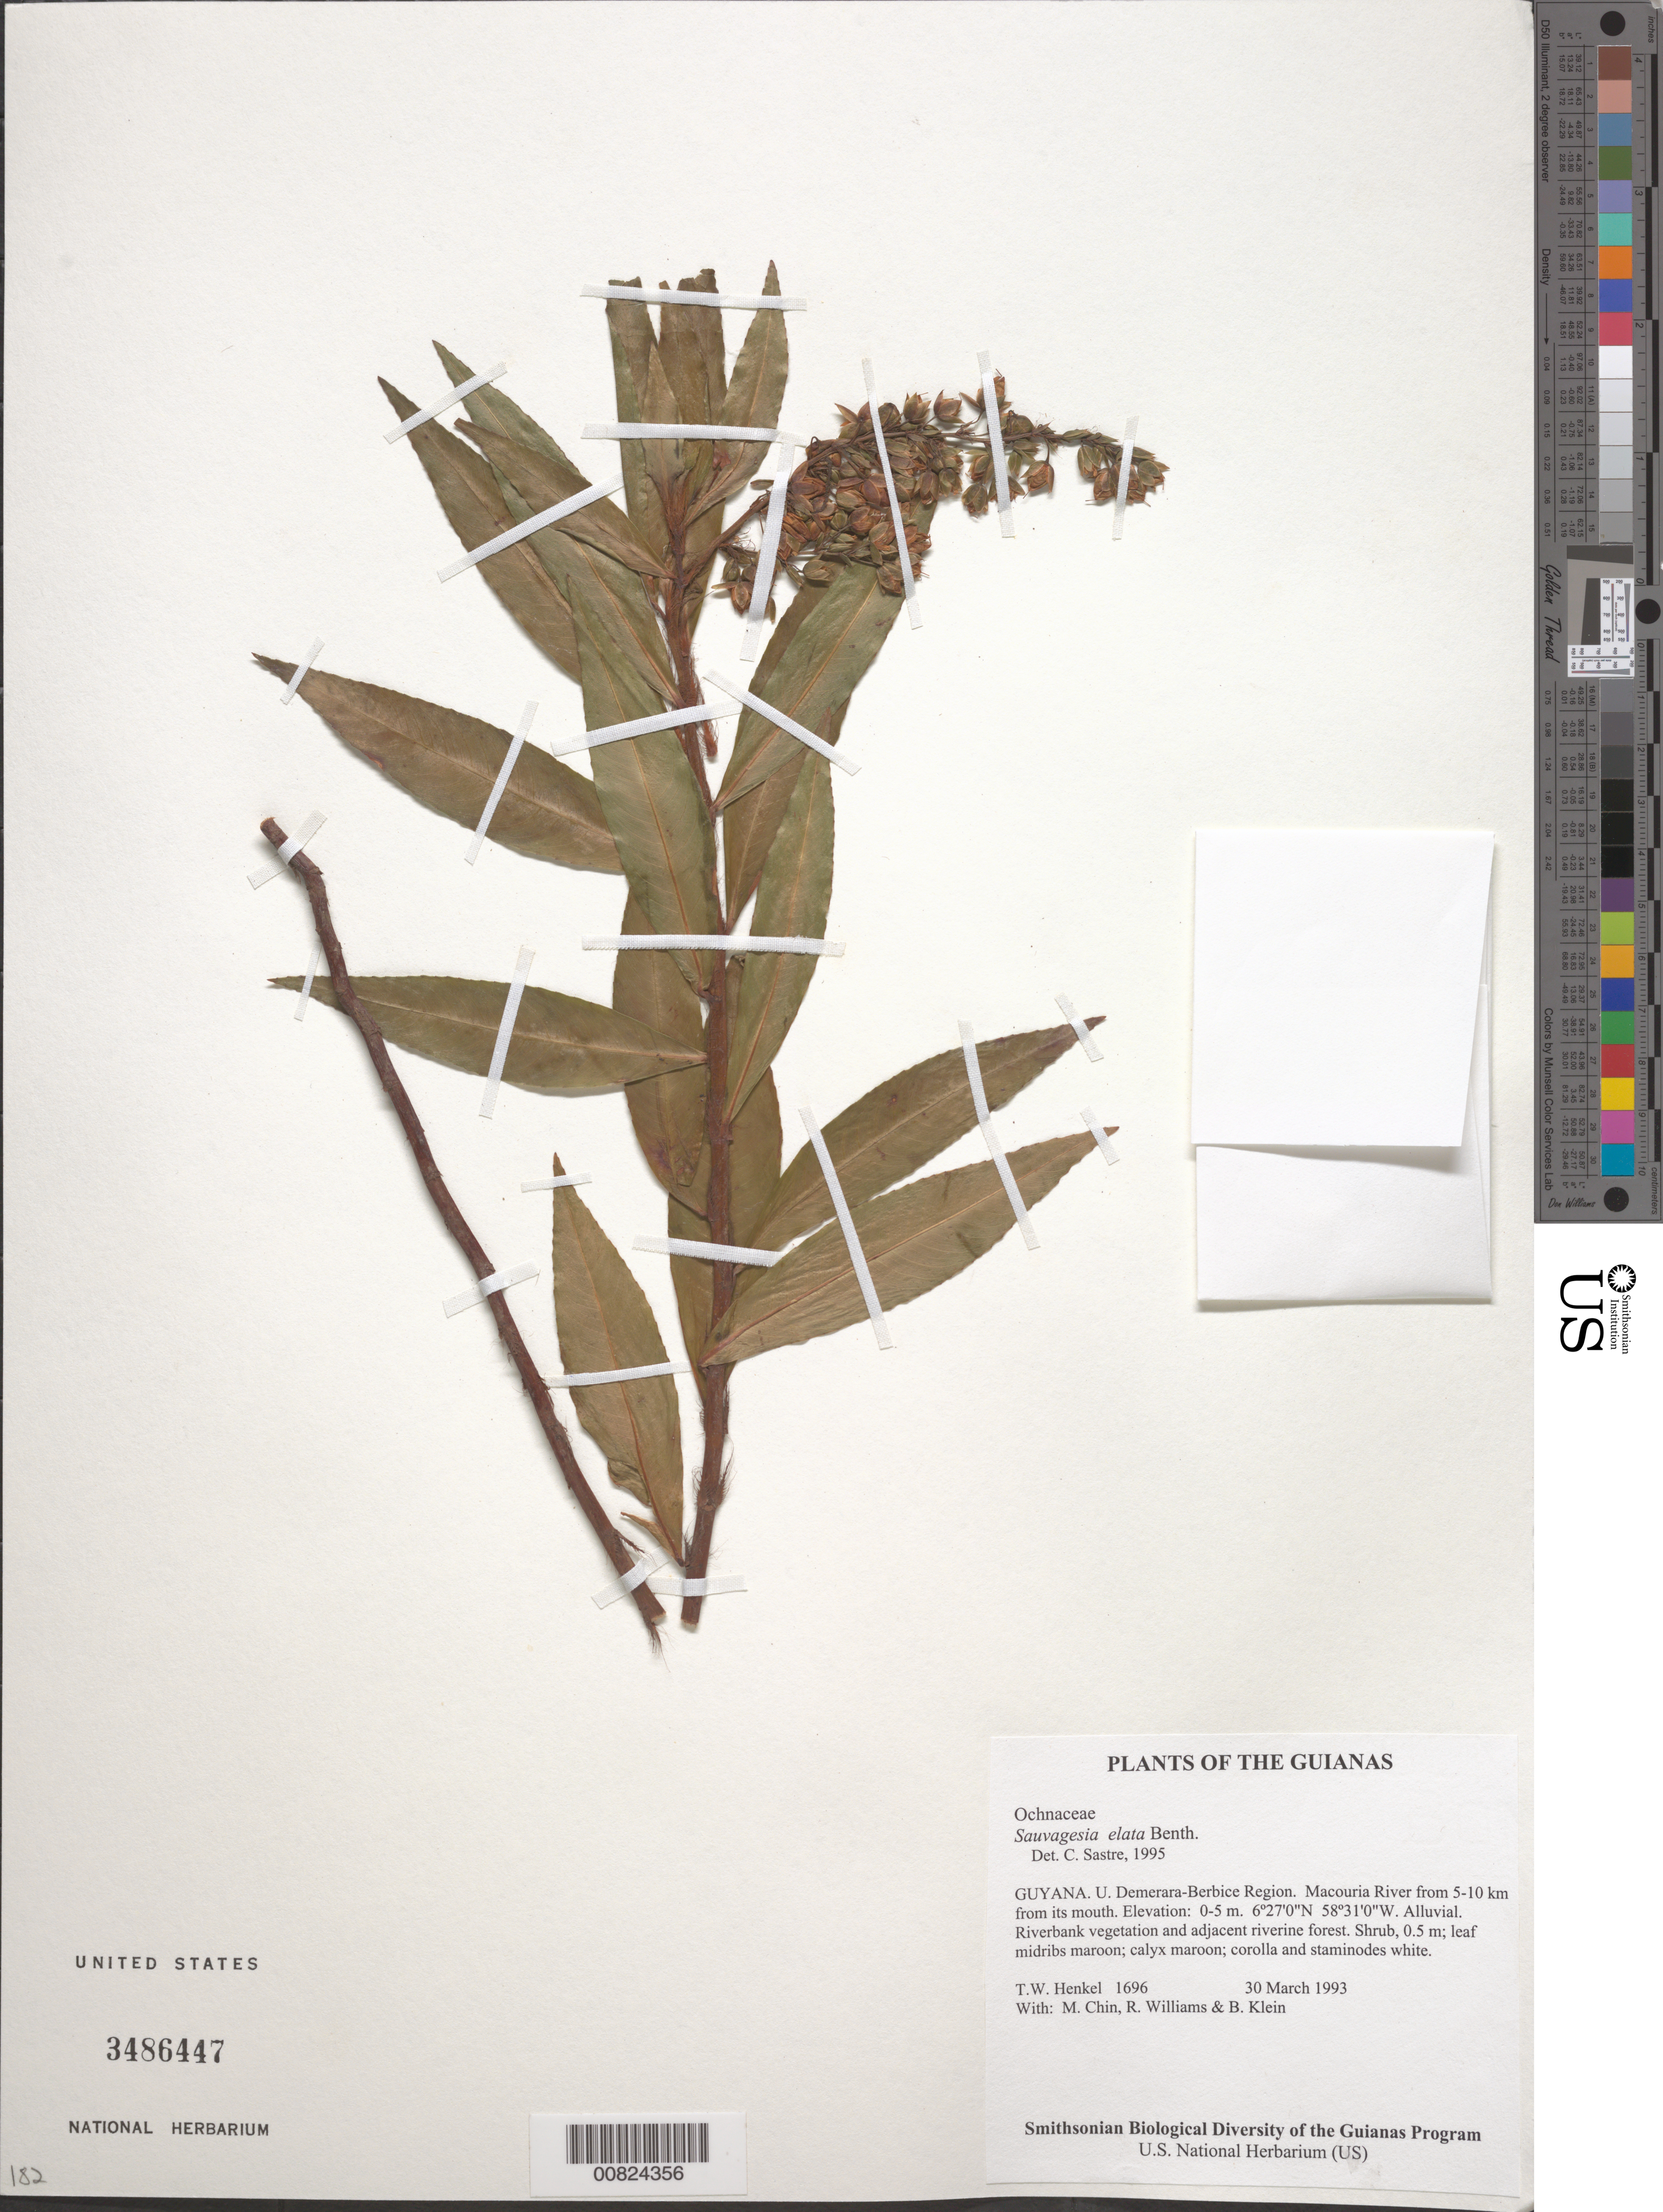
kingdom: Plantae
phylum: Tracheophyta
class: Magnoliopsida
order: Malpighiales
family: Ochnaceae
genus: Sauvagesia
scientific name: Sauvagesia elata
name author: Benth.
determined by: Sastre, C. H. L.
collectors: T. Henkel, M. Chin, R. Williams & B. Klein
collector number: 1696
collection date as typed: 30 March 1993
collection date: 1993-03-30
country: Guyana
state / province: U. Demerara-Berbice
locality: Macouria River from 5-10 km from its mouth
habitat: Alluvial. Riverbank vegetation and adjacent riverine forest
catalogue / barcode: US 3486447